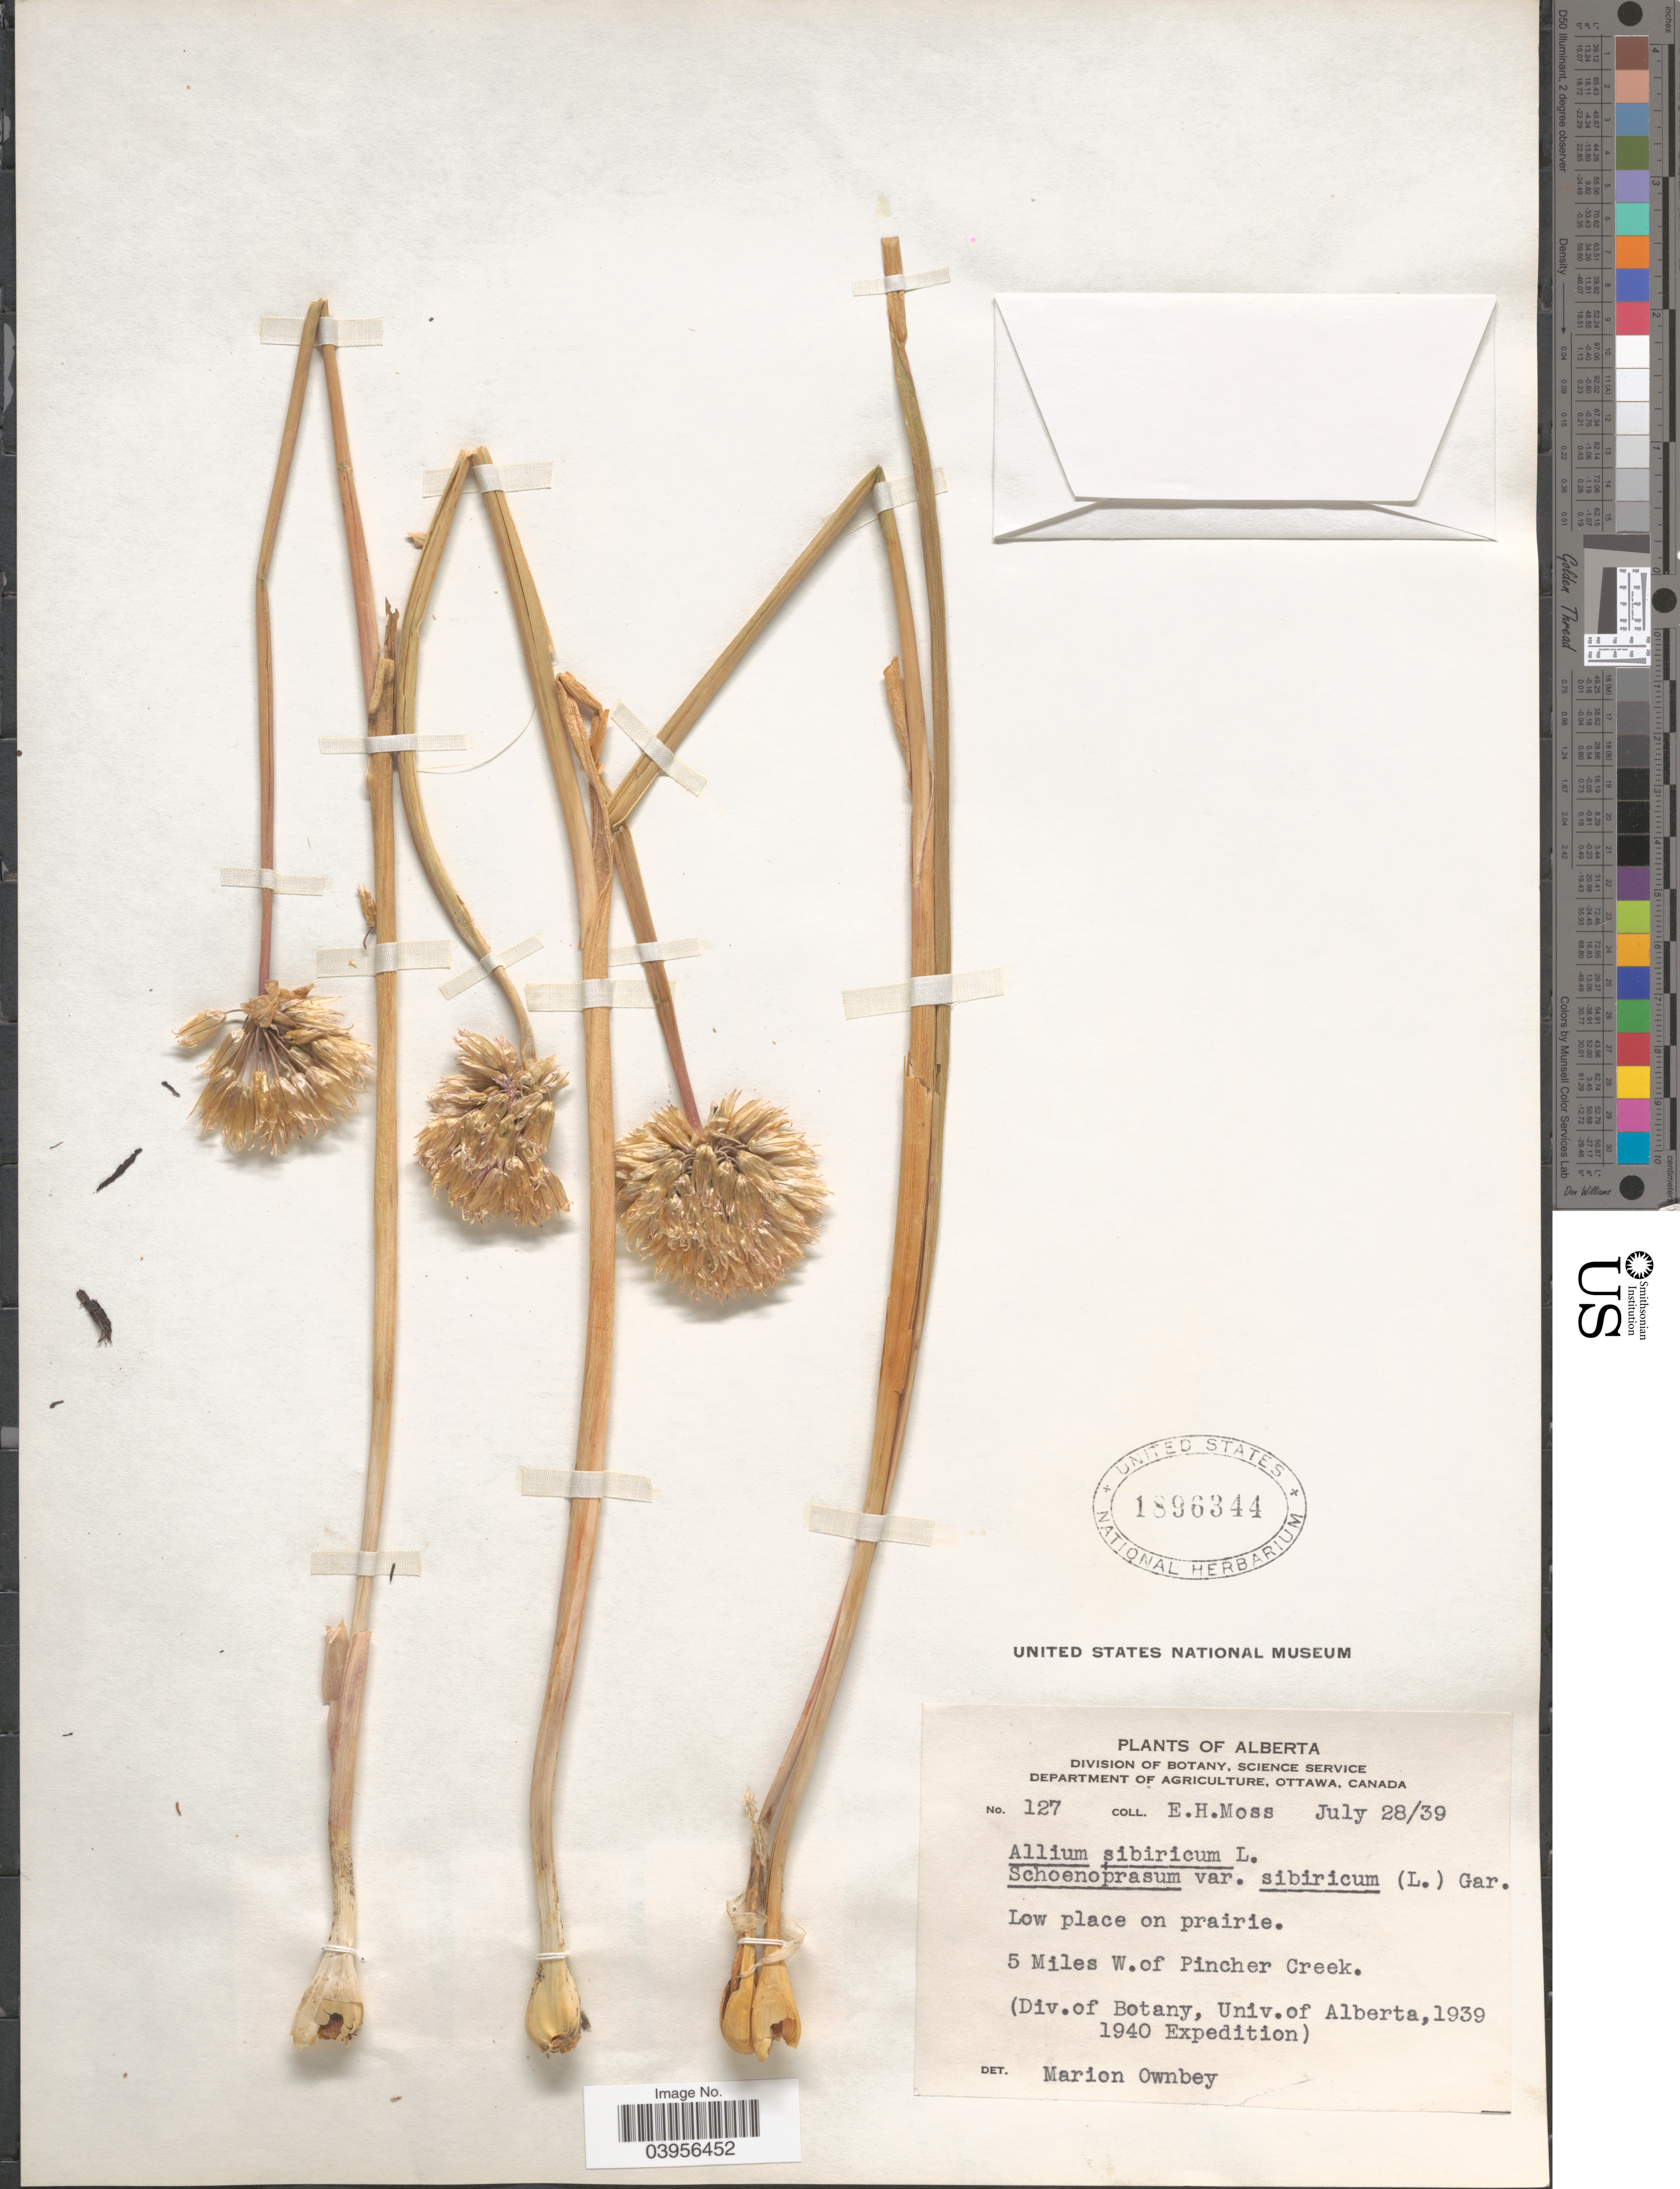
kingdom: Plantae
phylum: Tracheophyta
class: Liliopsida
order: Asparagales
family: Amaryllidaceae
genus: Allium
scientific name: Allium schoenoprasum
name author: L.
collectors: E. Moss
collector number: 127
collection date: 1939-07-28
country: Canada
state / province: Alberta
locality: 5 Miles W.of Pincher Creek.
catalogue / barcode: US 1896344